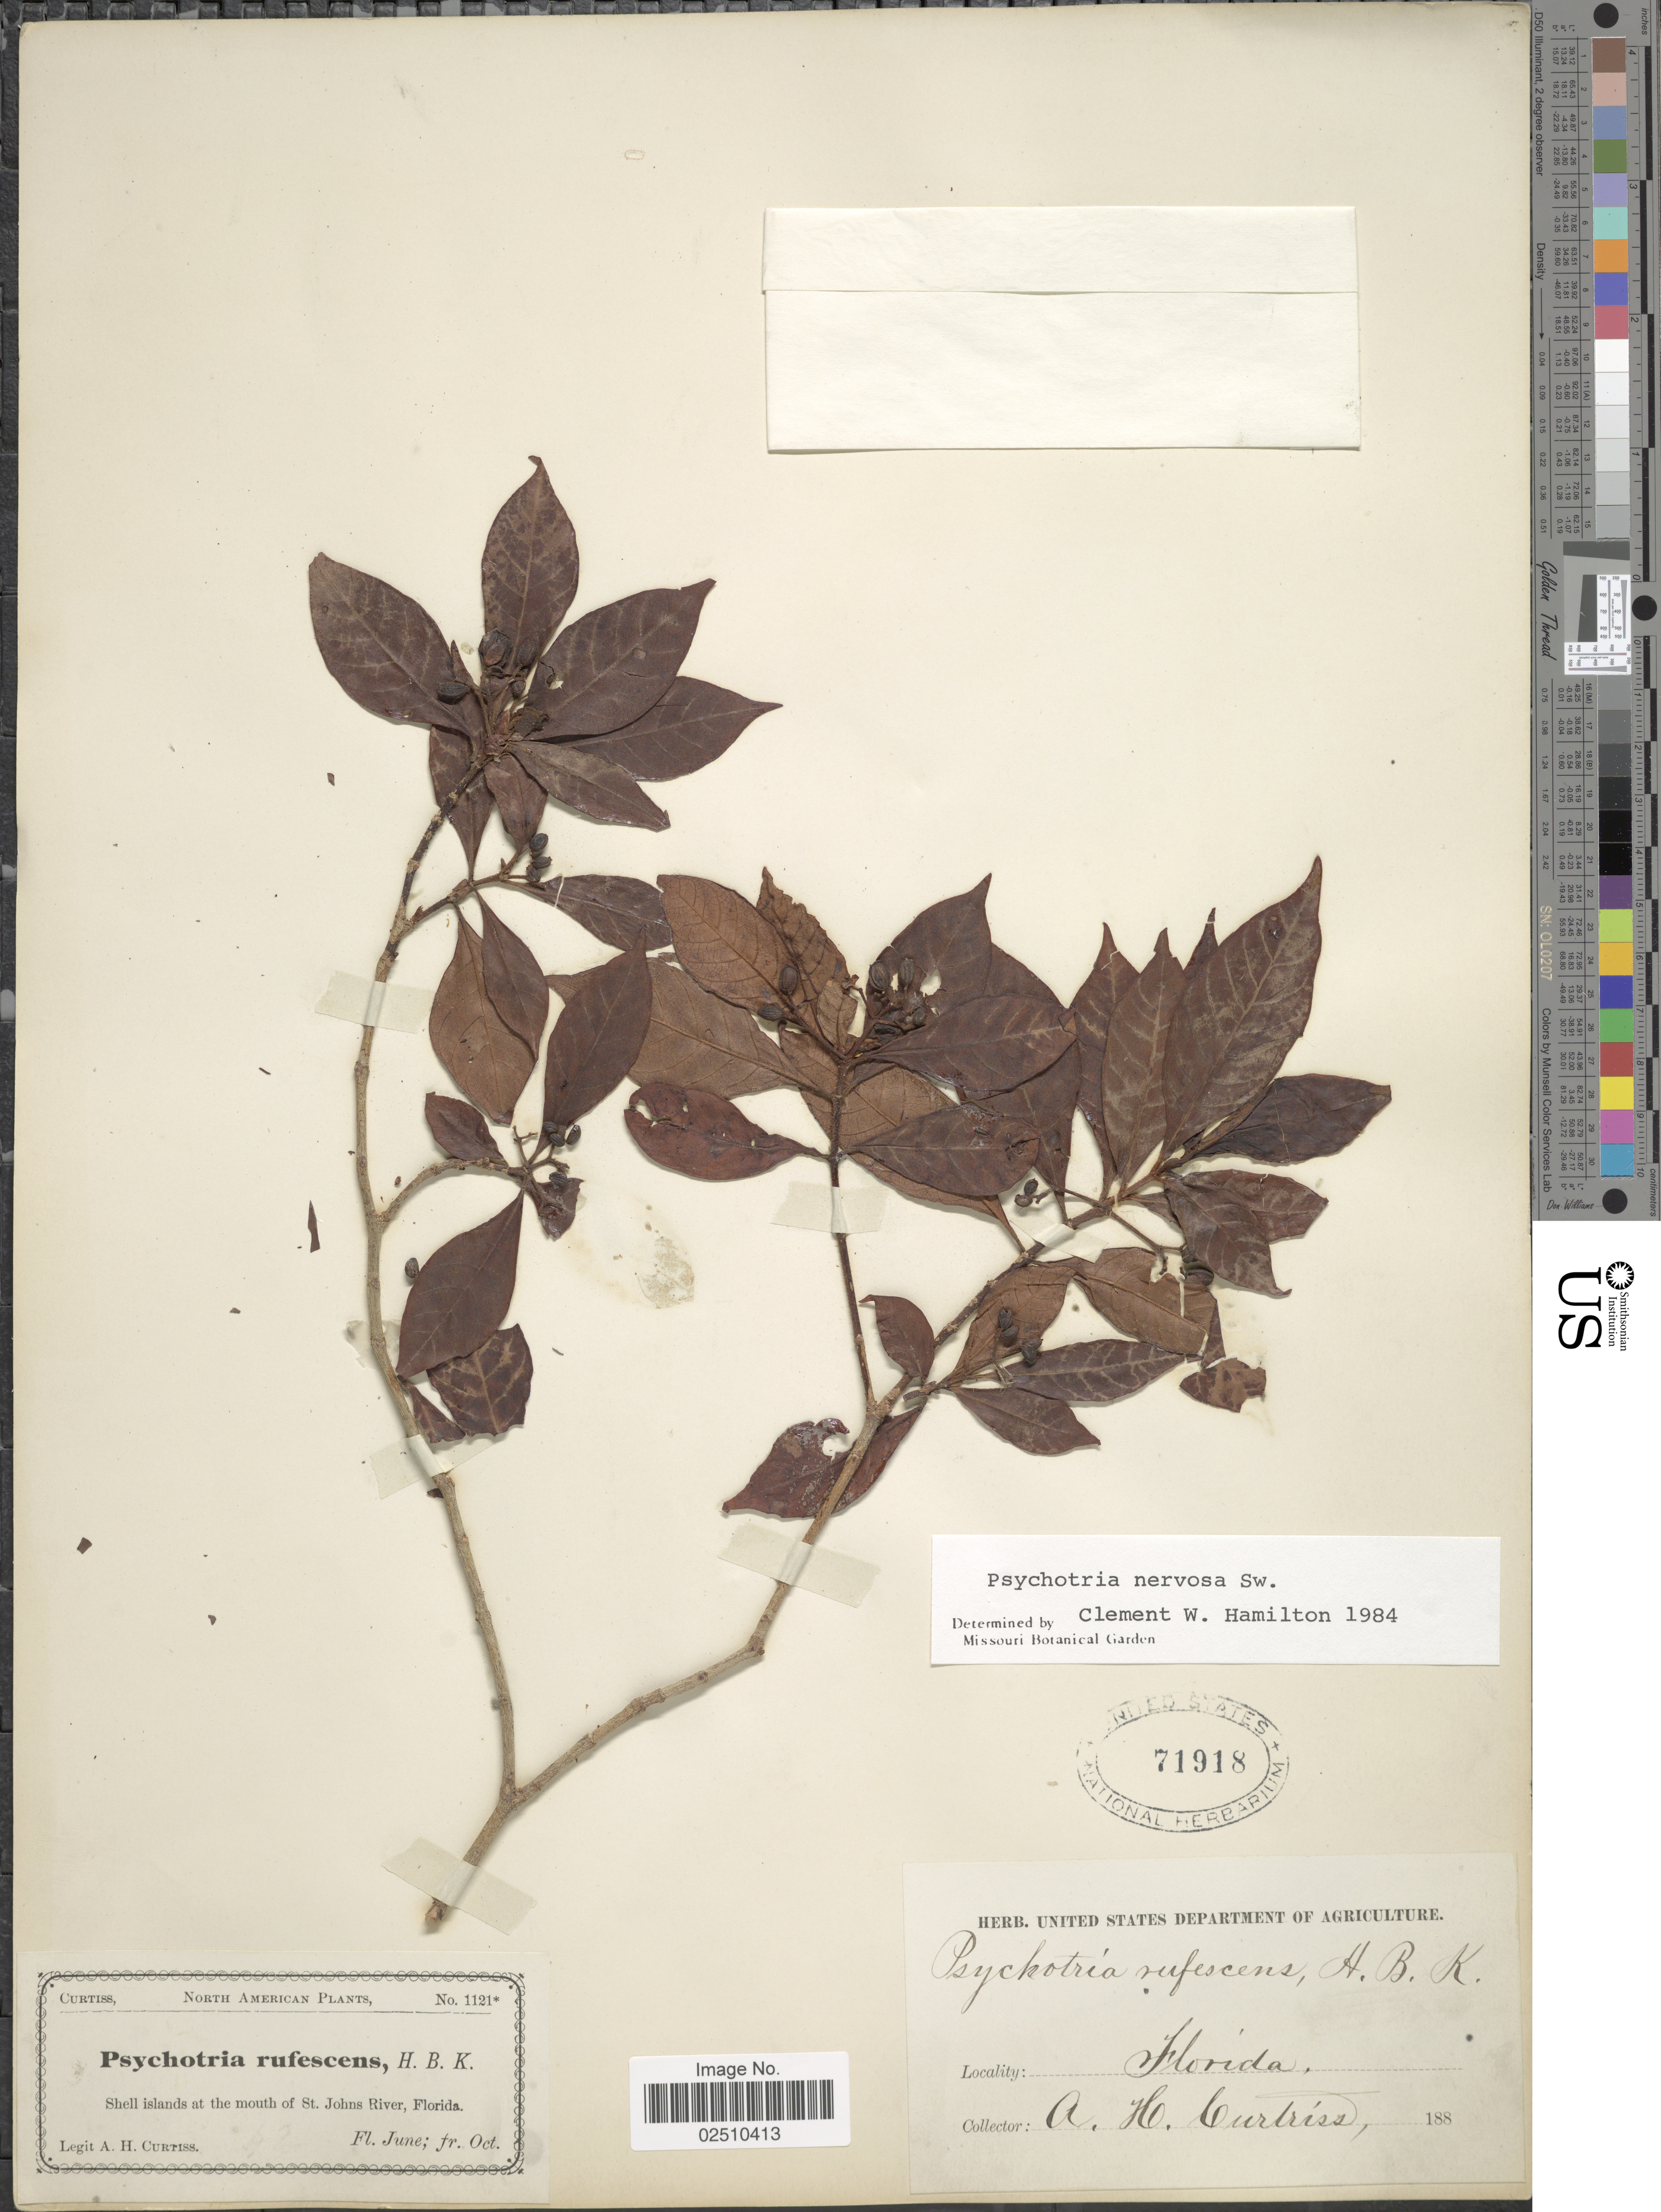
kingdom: Plantae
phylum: Tracheophyta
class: Magnoliopsida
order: Gentianales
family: Rubiaceae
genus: Psychotria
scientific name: Psychotria nervosa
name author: Sw.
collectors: A. H. Curtiss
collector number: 1121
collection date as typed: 188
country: United States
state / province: Florida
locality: Shell islands at the mouth of St. Johns River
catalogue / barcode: US 71918